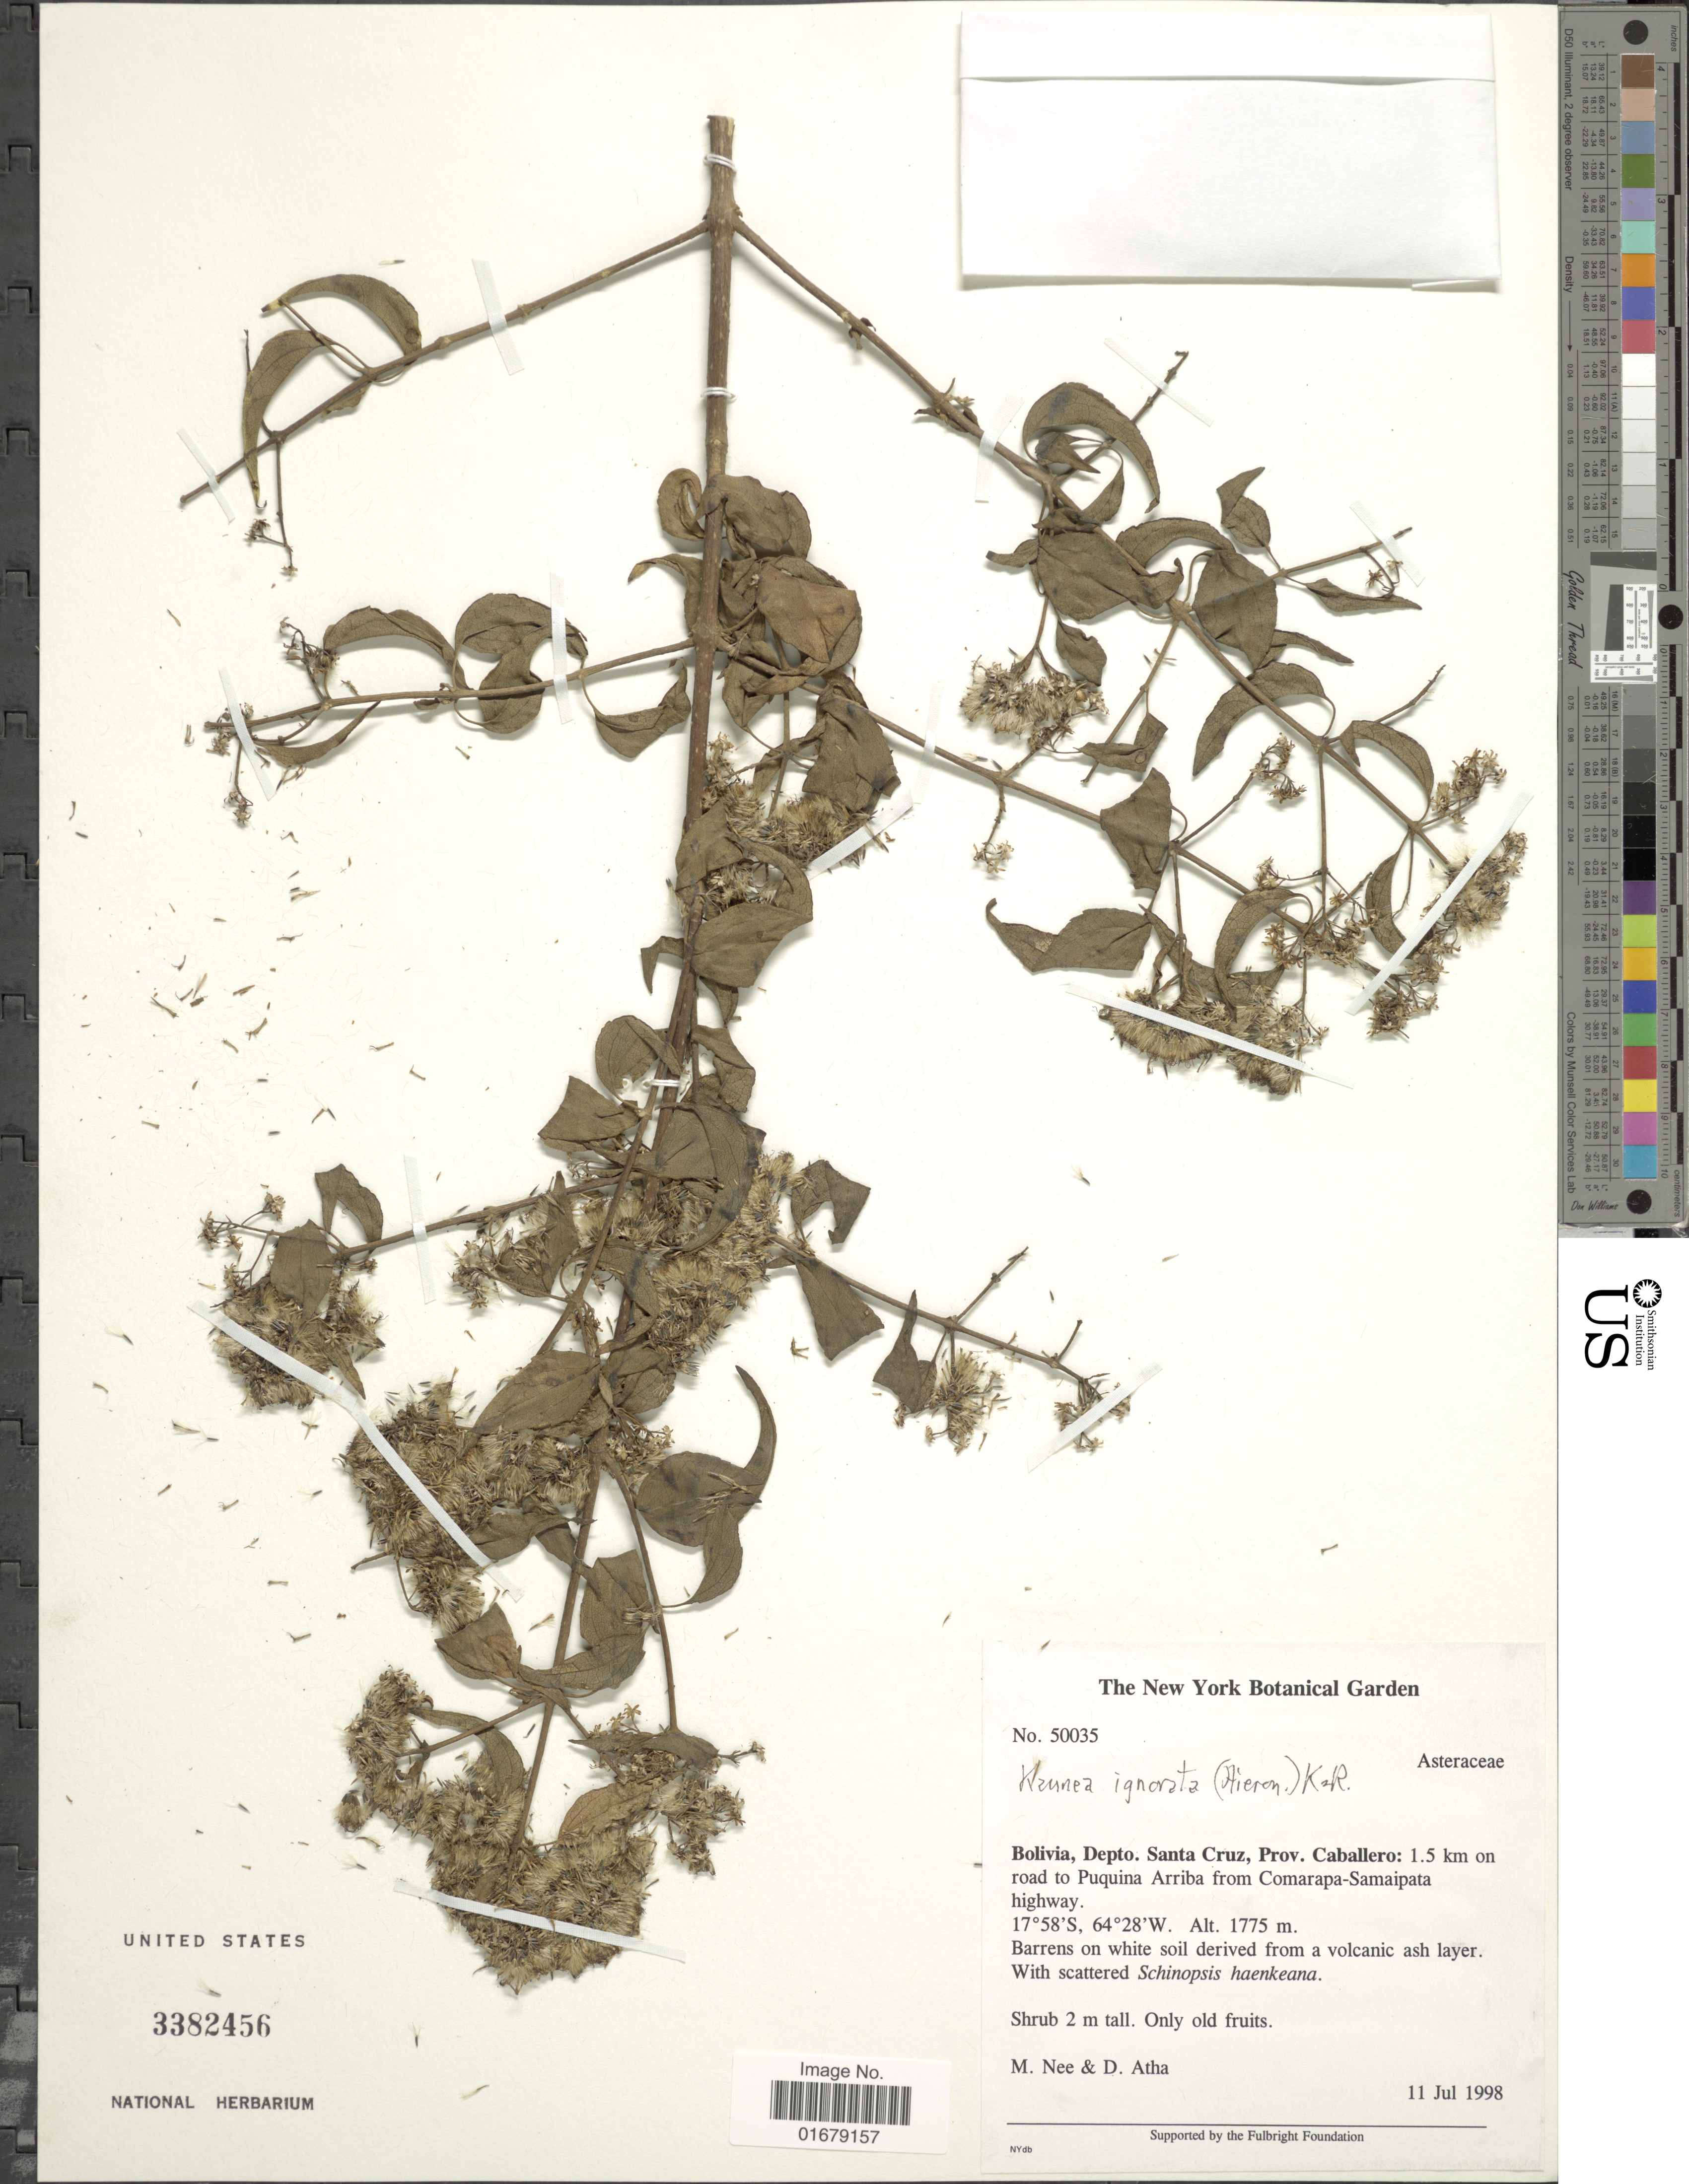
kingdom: Plantae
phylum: Tracheophyta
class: Magnoliopsida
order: Asterales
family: Asteraceae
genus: Kaunia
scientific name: Kaunia ignorata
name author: (Hieron.) R.M. King & H. Rob.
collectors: M. Nee & D. Atha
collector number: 50035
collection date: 1998-07-11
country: Bolivia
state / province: Santa Cruz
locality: Bolivia, Depto. Santa Cruz, Prov. Caballero: 1.5 km on road to Puquina Arriba from Comarapa-Samaipata highway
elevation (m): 1775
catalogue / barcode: US 3382456